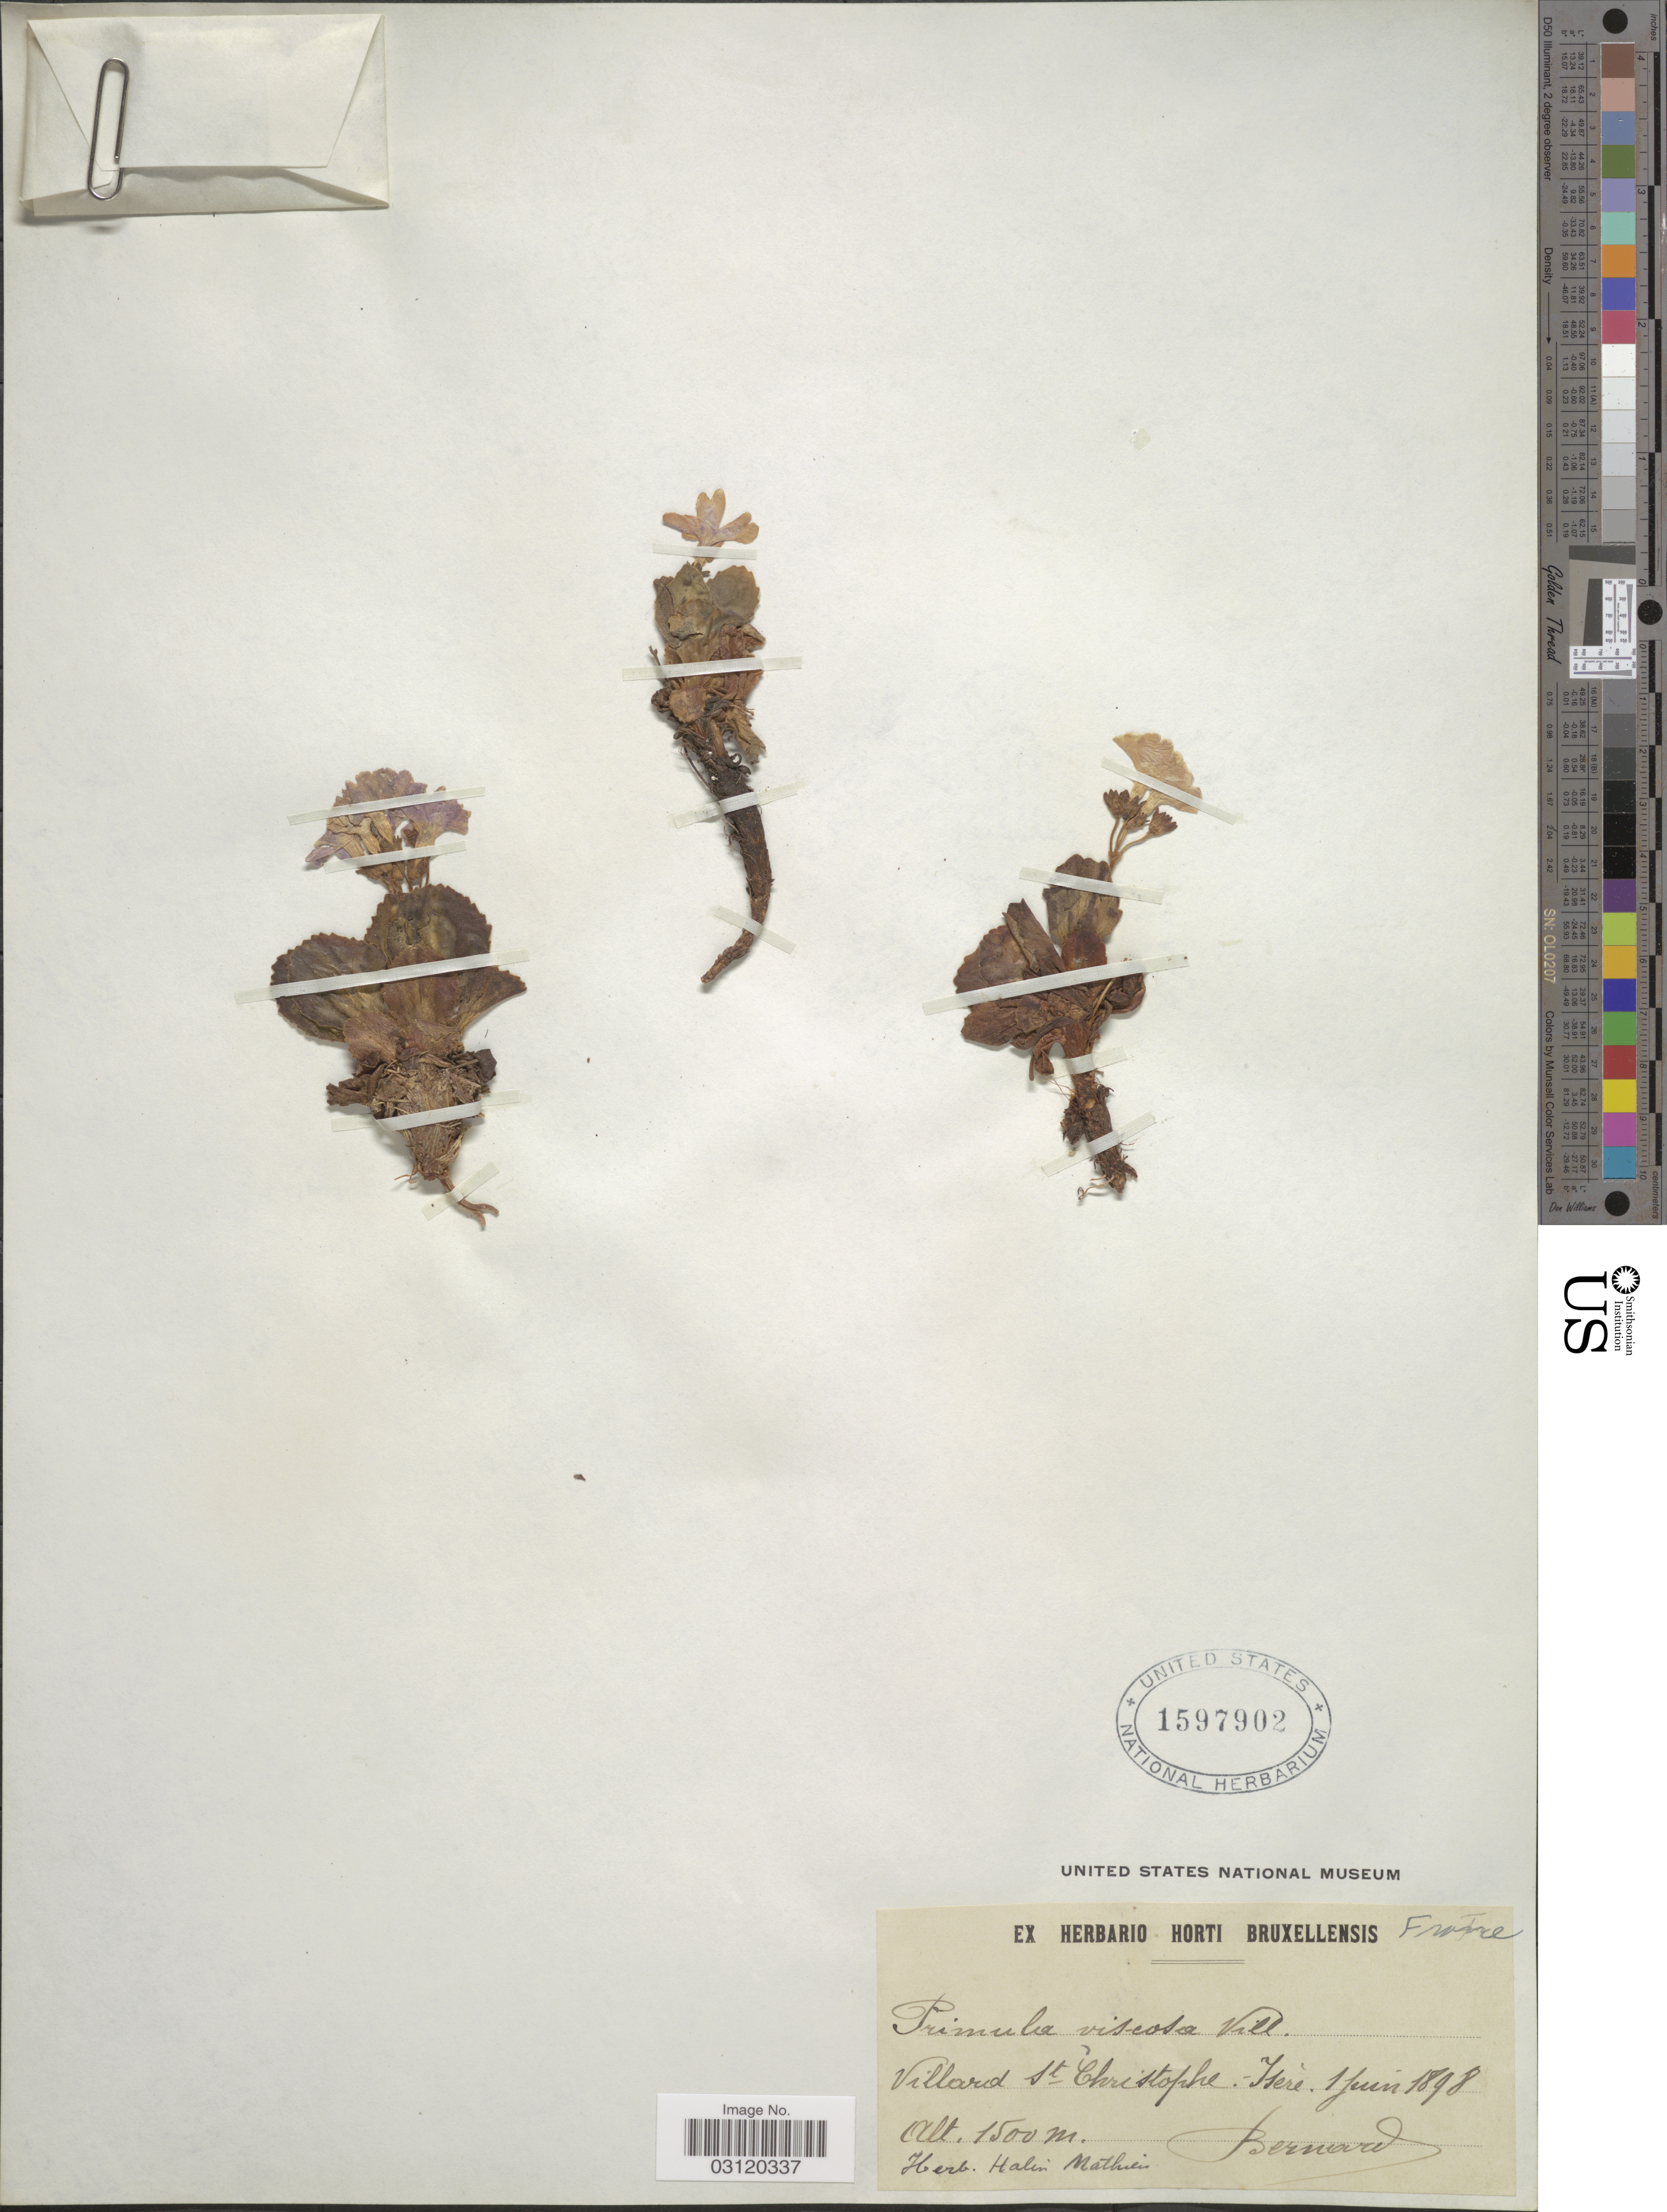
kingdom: Plantae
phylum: Tracheophyta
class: Magnoliopsida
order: Ericales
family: Primulaceae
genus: Primula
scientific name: Primula viscosa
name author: Vill.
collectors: -. Bernard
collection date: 1898-06-01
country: France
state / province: Auvergne-Rhône-Alpes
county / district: Isère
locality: Villard St Christophe: Isère.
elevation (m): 1500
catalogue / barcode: US 1597902